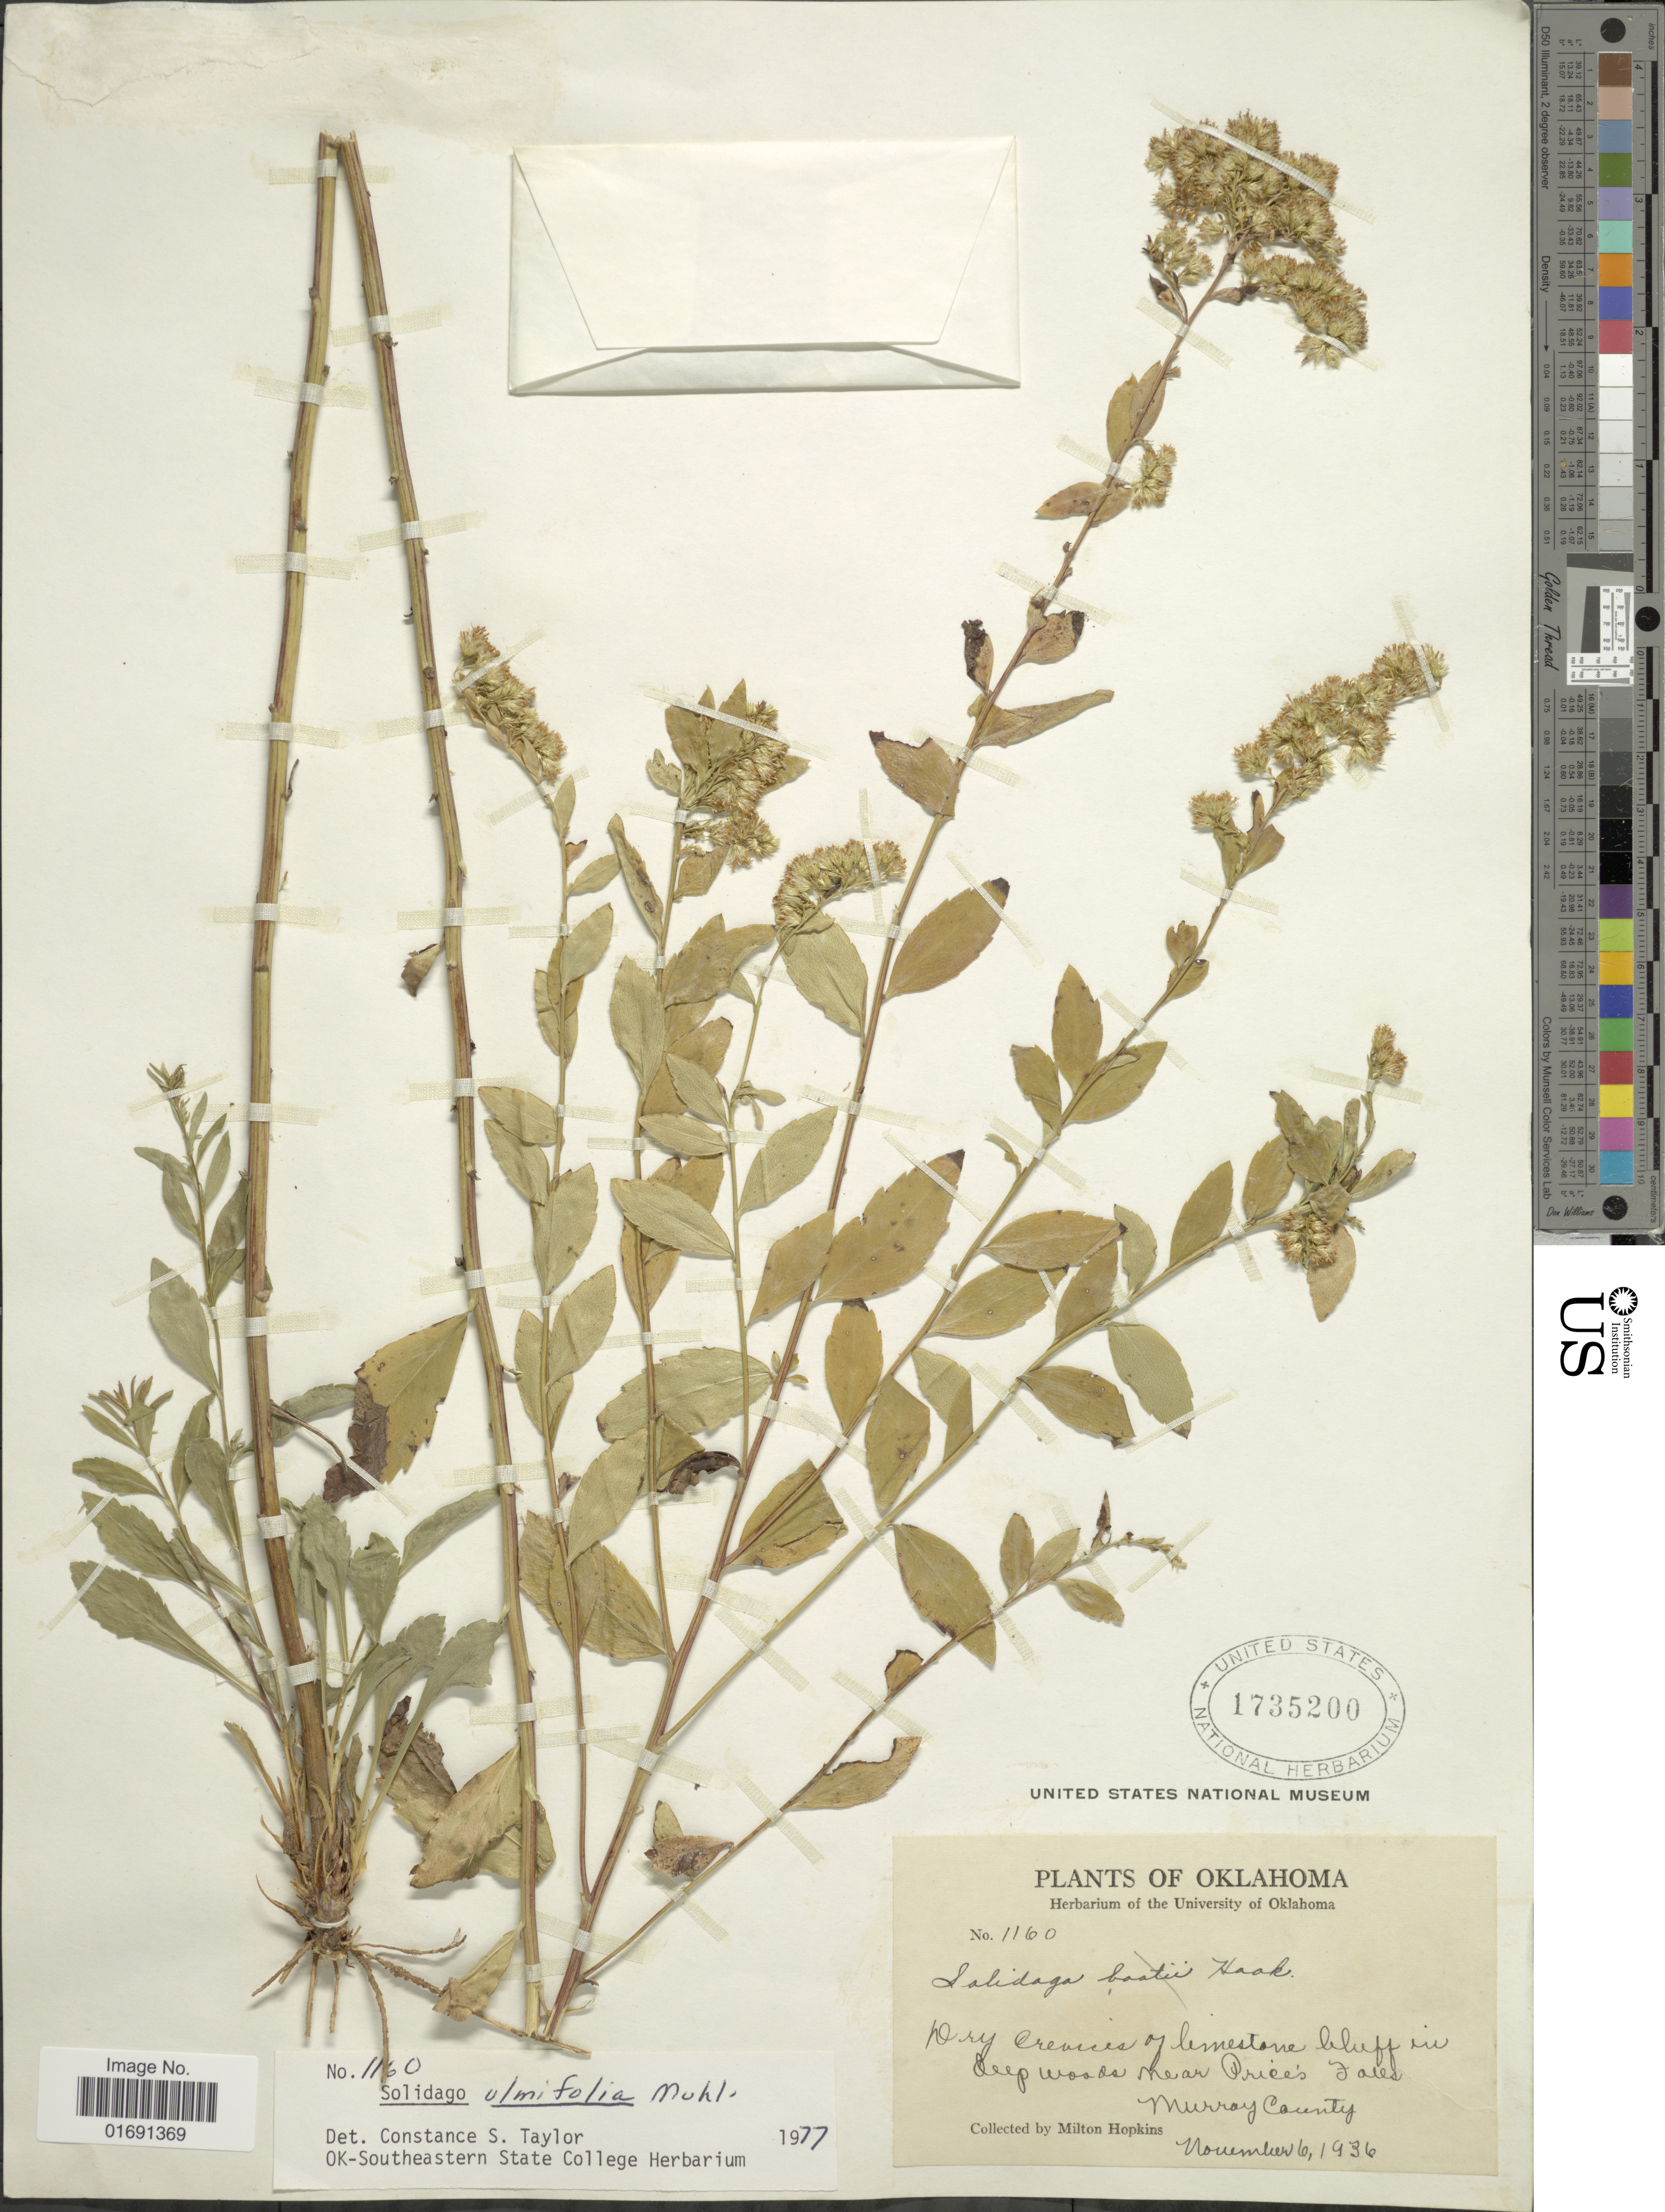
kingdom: Plantae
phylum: Tracheophyta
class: Magnoliopsida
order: Asterales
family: Asteraceae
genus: Solidago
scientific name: Solidago ulmifolia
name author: Muhl. ex Willd.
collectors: M. Hopkins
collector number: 1160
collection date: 1936-11-06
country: United States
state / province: Oklahoma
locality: Near Prices Falls, Murray County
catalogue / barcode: US 1735200